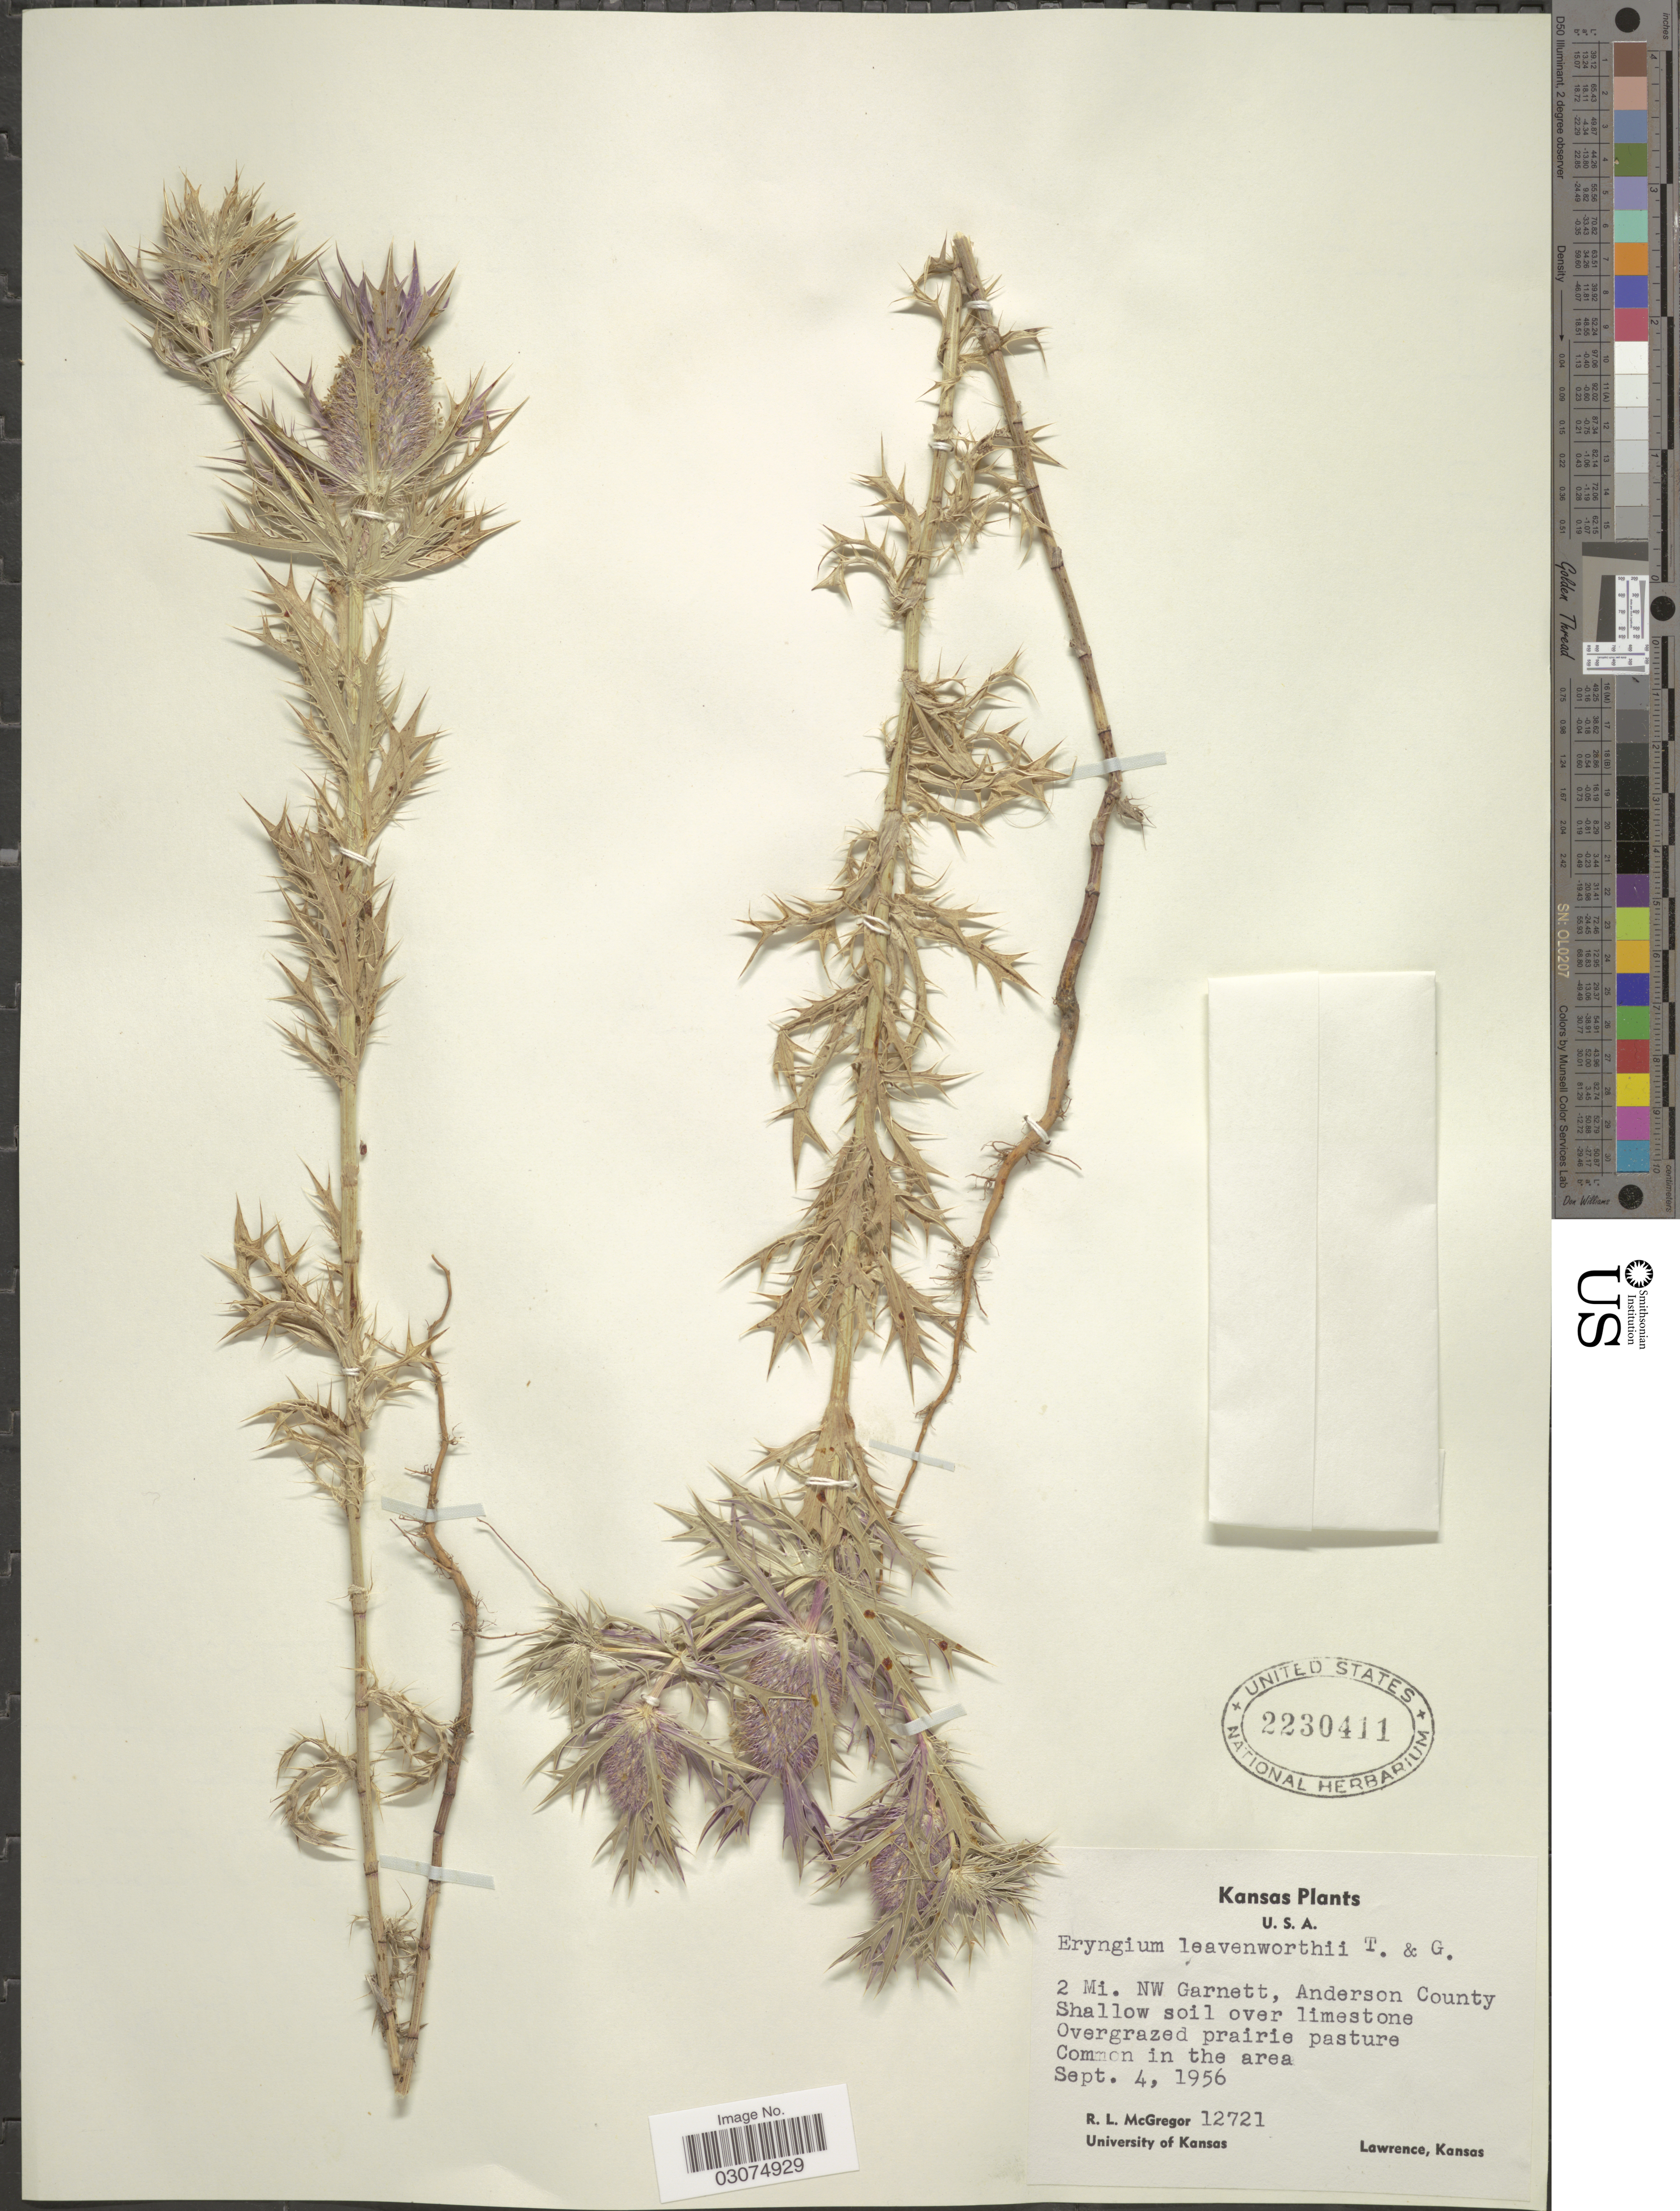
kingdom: Plantae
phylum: Tracheophyta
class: Magnoliopsida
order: Apiales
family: Apiaceae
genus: Eryngium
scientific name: Eryngium leavenworthii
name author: Torr. & A. Gray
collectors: R. McGregor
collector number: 12721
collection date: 1956-09-04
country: United States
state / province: Kansas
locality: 2 Mi. NW Garnett, Anderson County.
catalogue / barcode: US 2230411